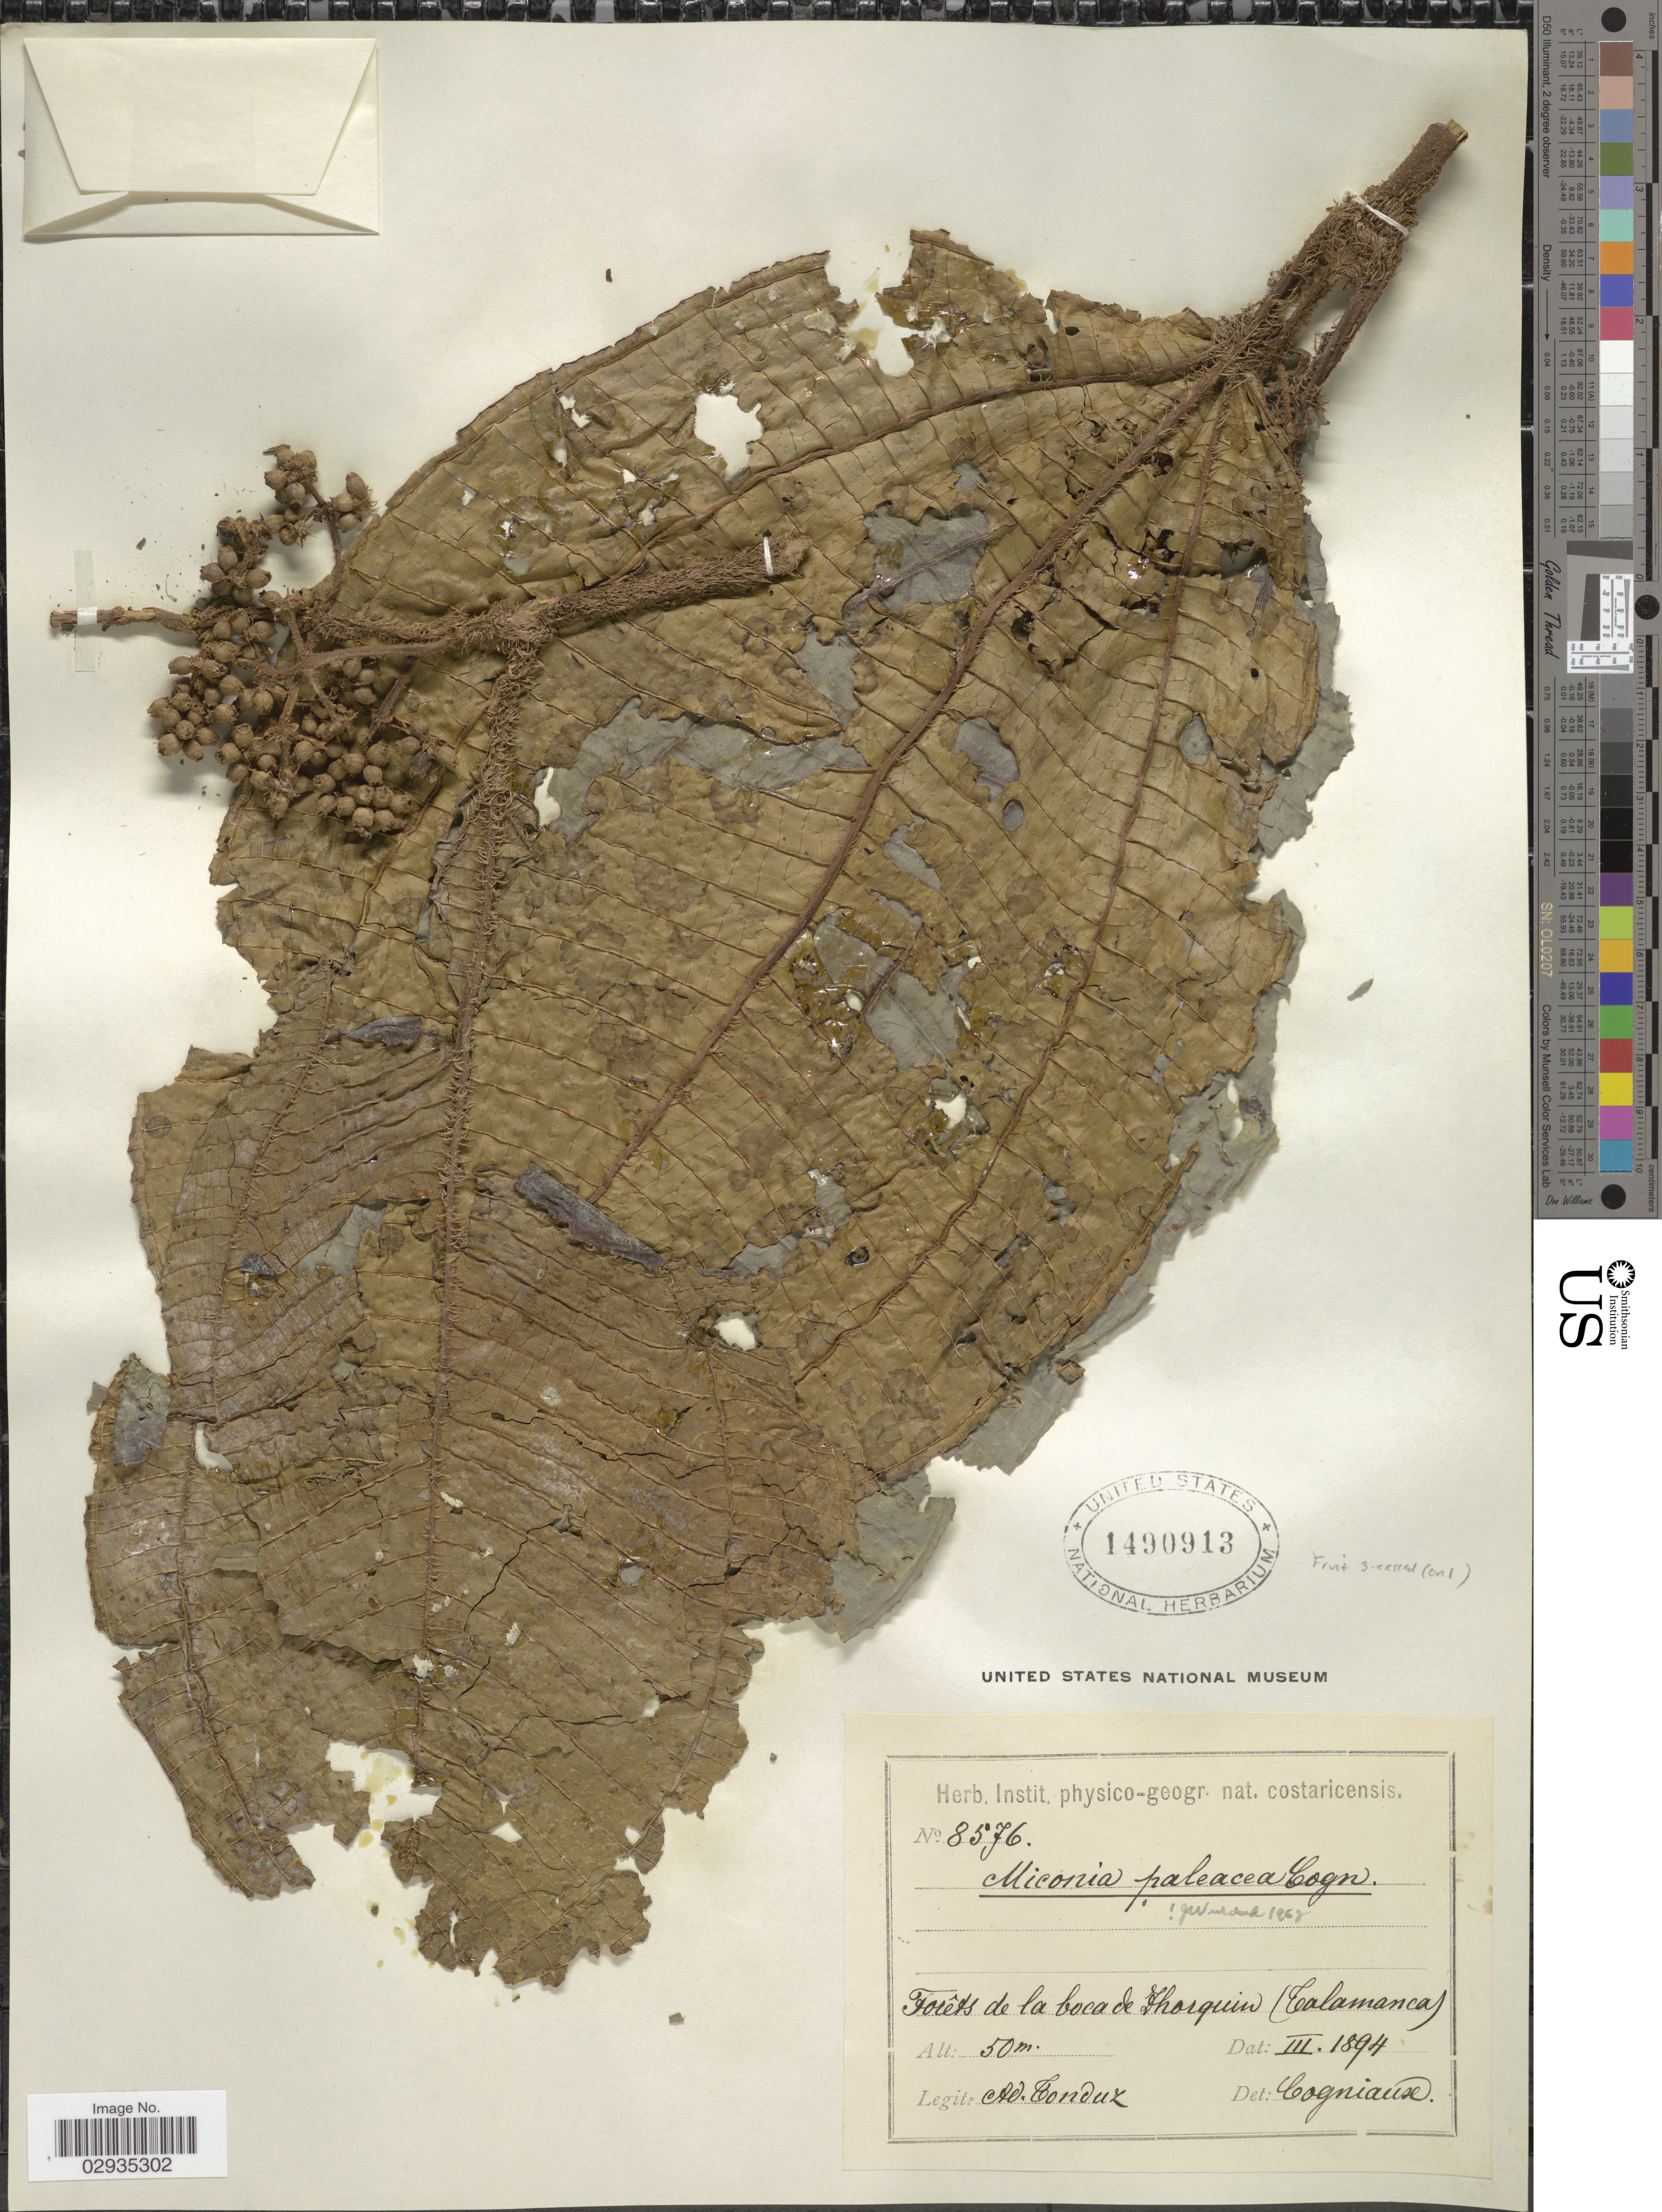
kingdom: Plantae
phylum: Tracheophyta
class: Magnoliopsida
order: Myrtales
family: Melastomataceae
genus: Miconia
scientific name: Miconia paleacea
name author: Cogn.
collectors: A. Tonduz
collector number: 8576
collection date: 1894-03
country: Costa Rica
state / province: Limón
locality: Forêts de la boca de Zhorquin (Talamanca).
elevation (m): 50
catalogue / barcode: US 1490913